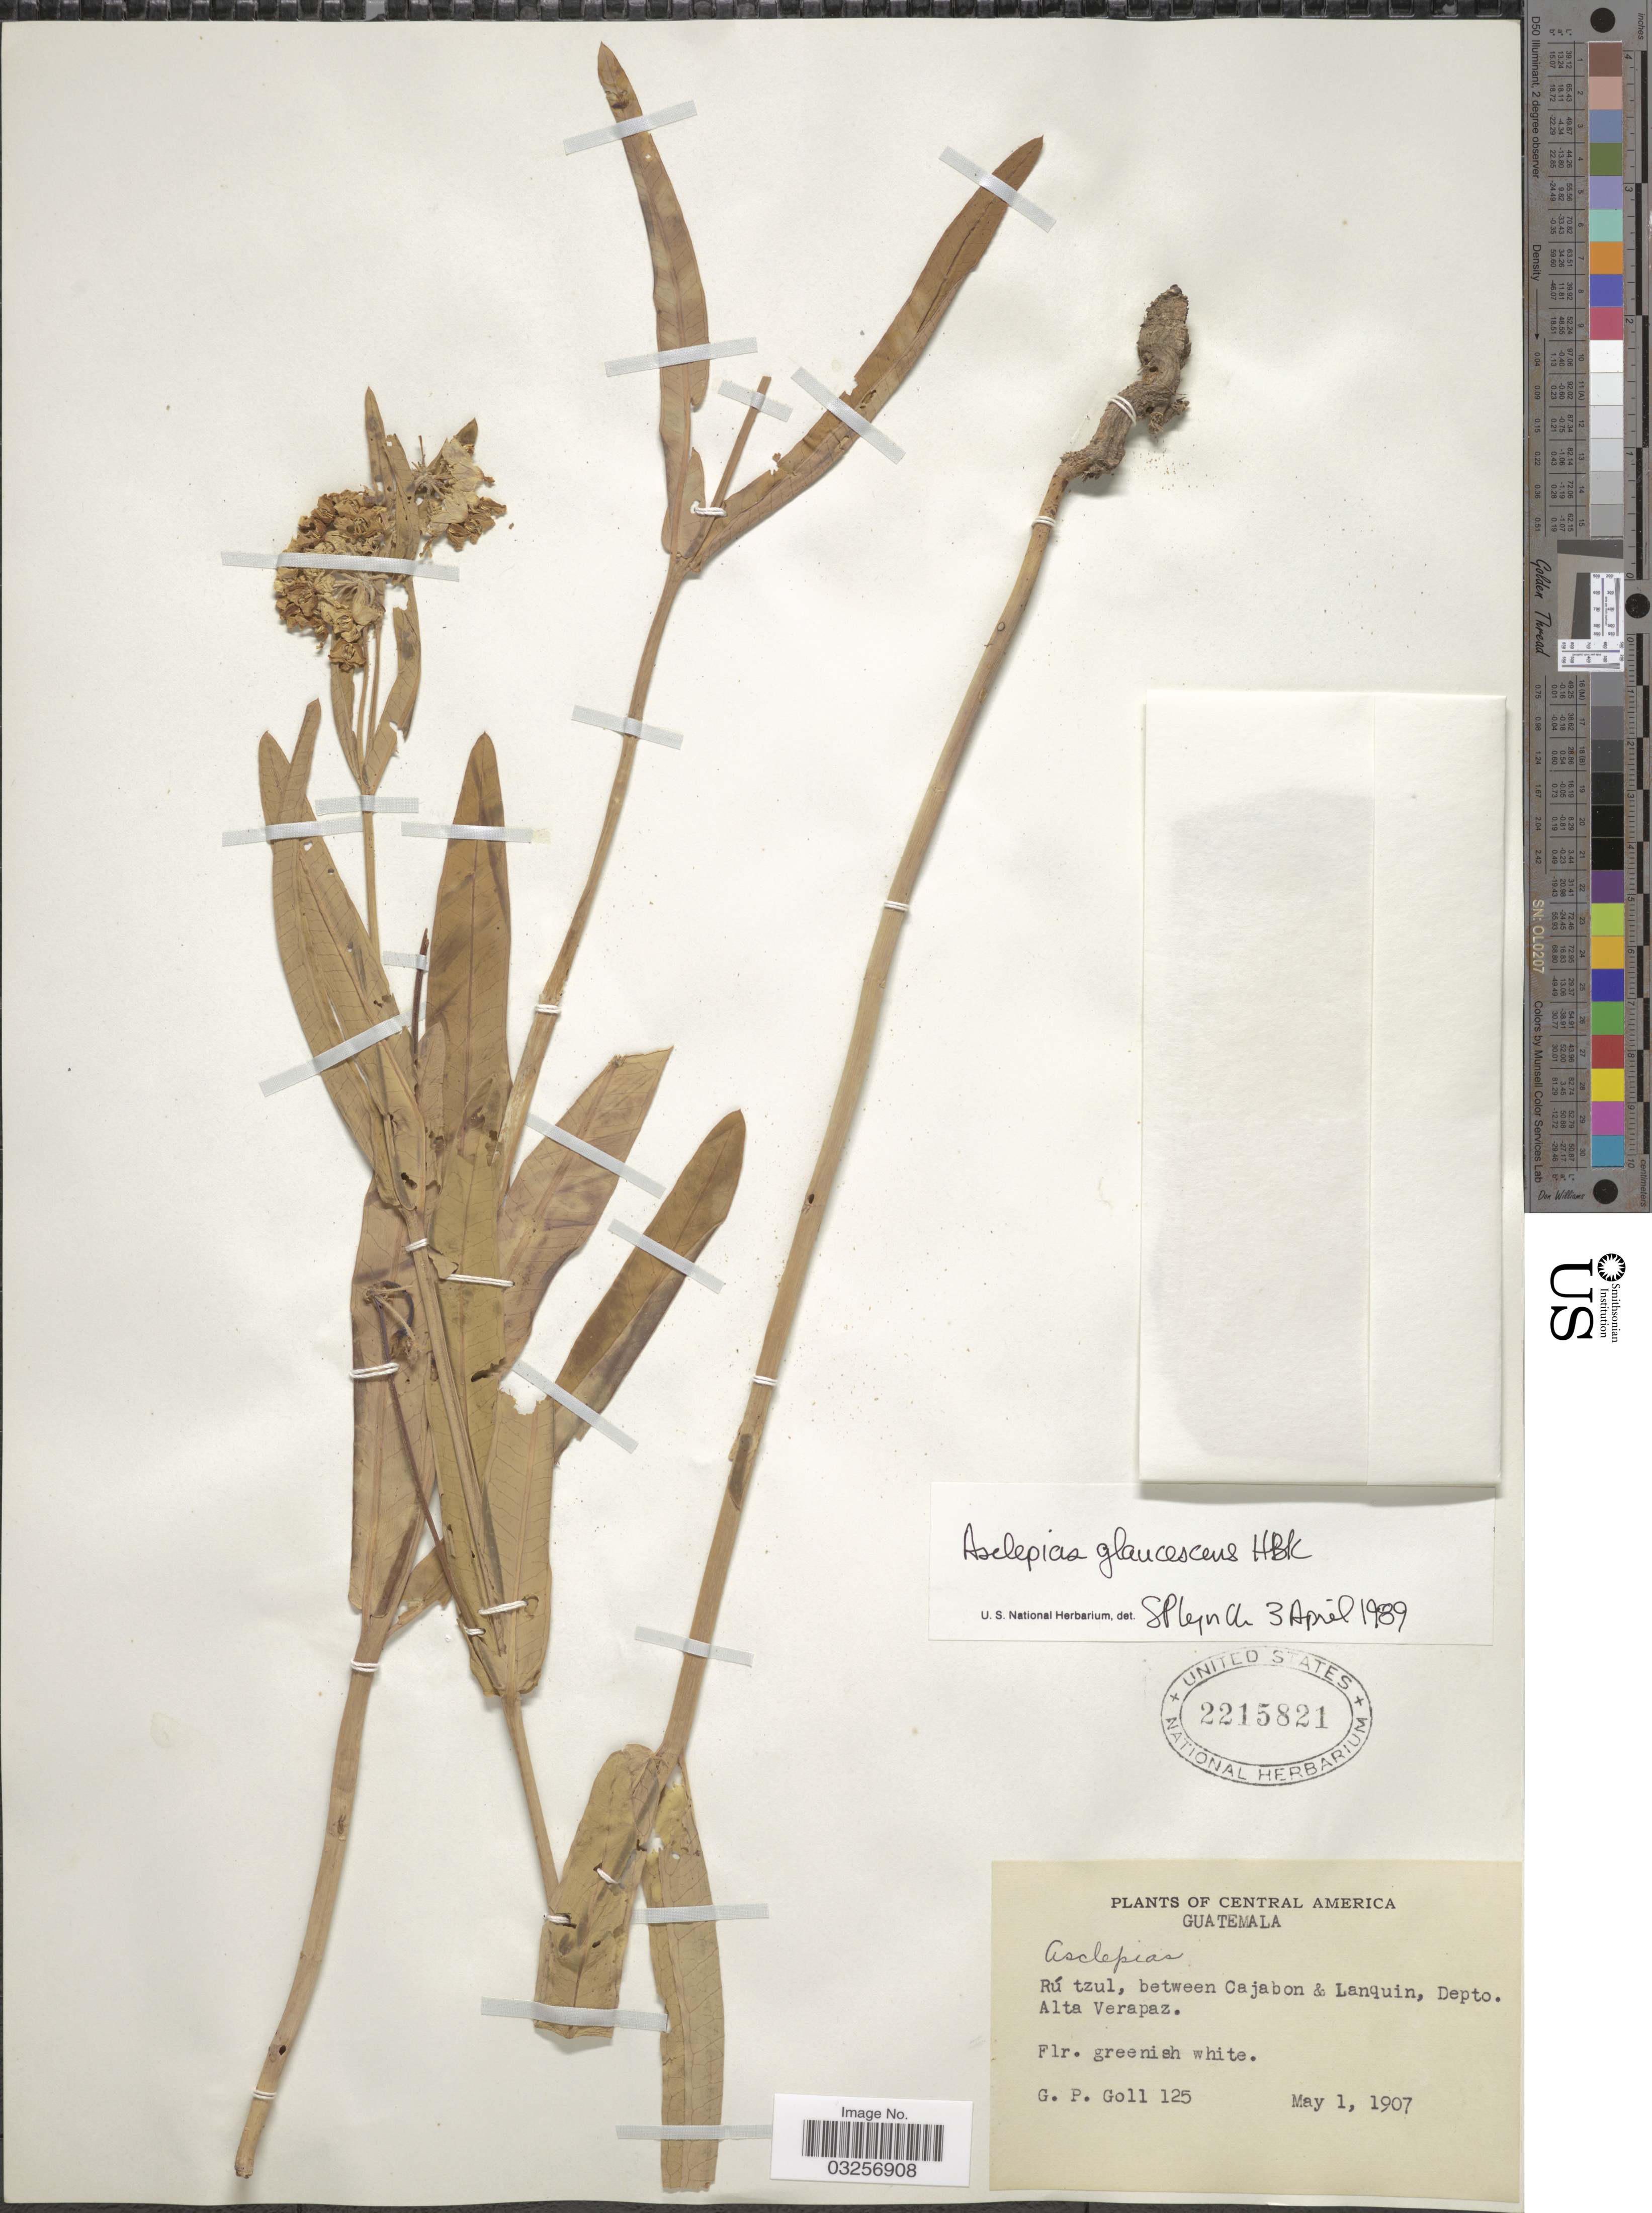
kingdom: Plantae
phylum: Tracheophyta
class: Magnoliopsida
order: Gentianales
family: Apocynaceae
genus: Asclepias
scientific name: Asclepias glaucescens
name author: Kunth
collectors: G. P. Goll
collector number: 125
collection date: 1907-05-01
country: Guatemala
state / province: Alta Verapaz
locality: Rútzul, between Cajabon & Lanquin, Depto. Alta Verapaz.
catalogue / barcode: US 2215821